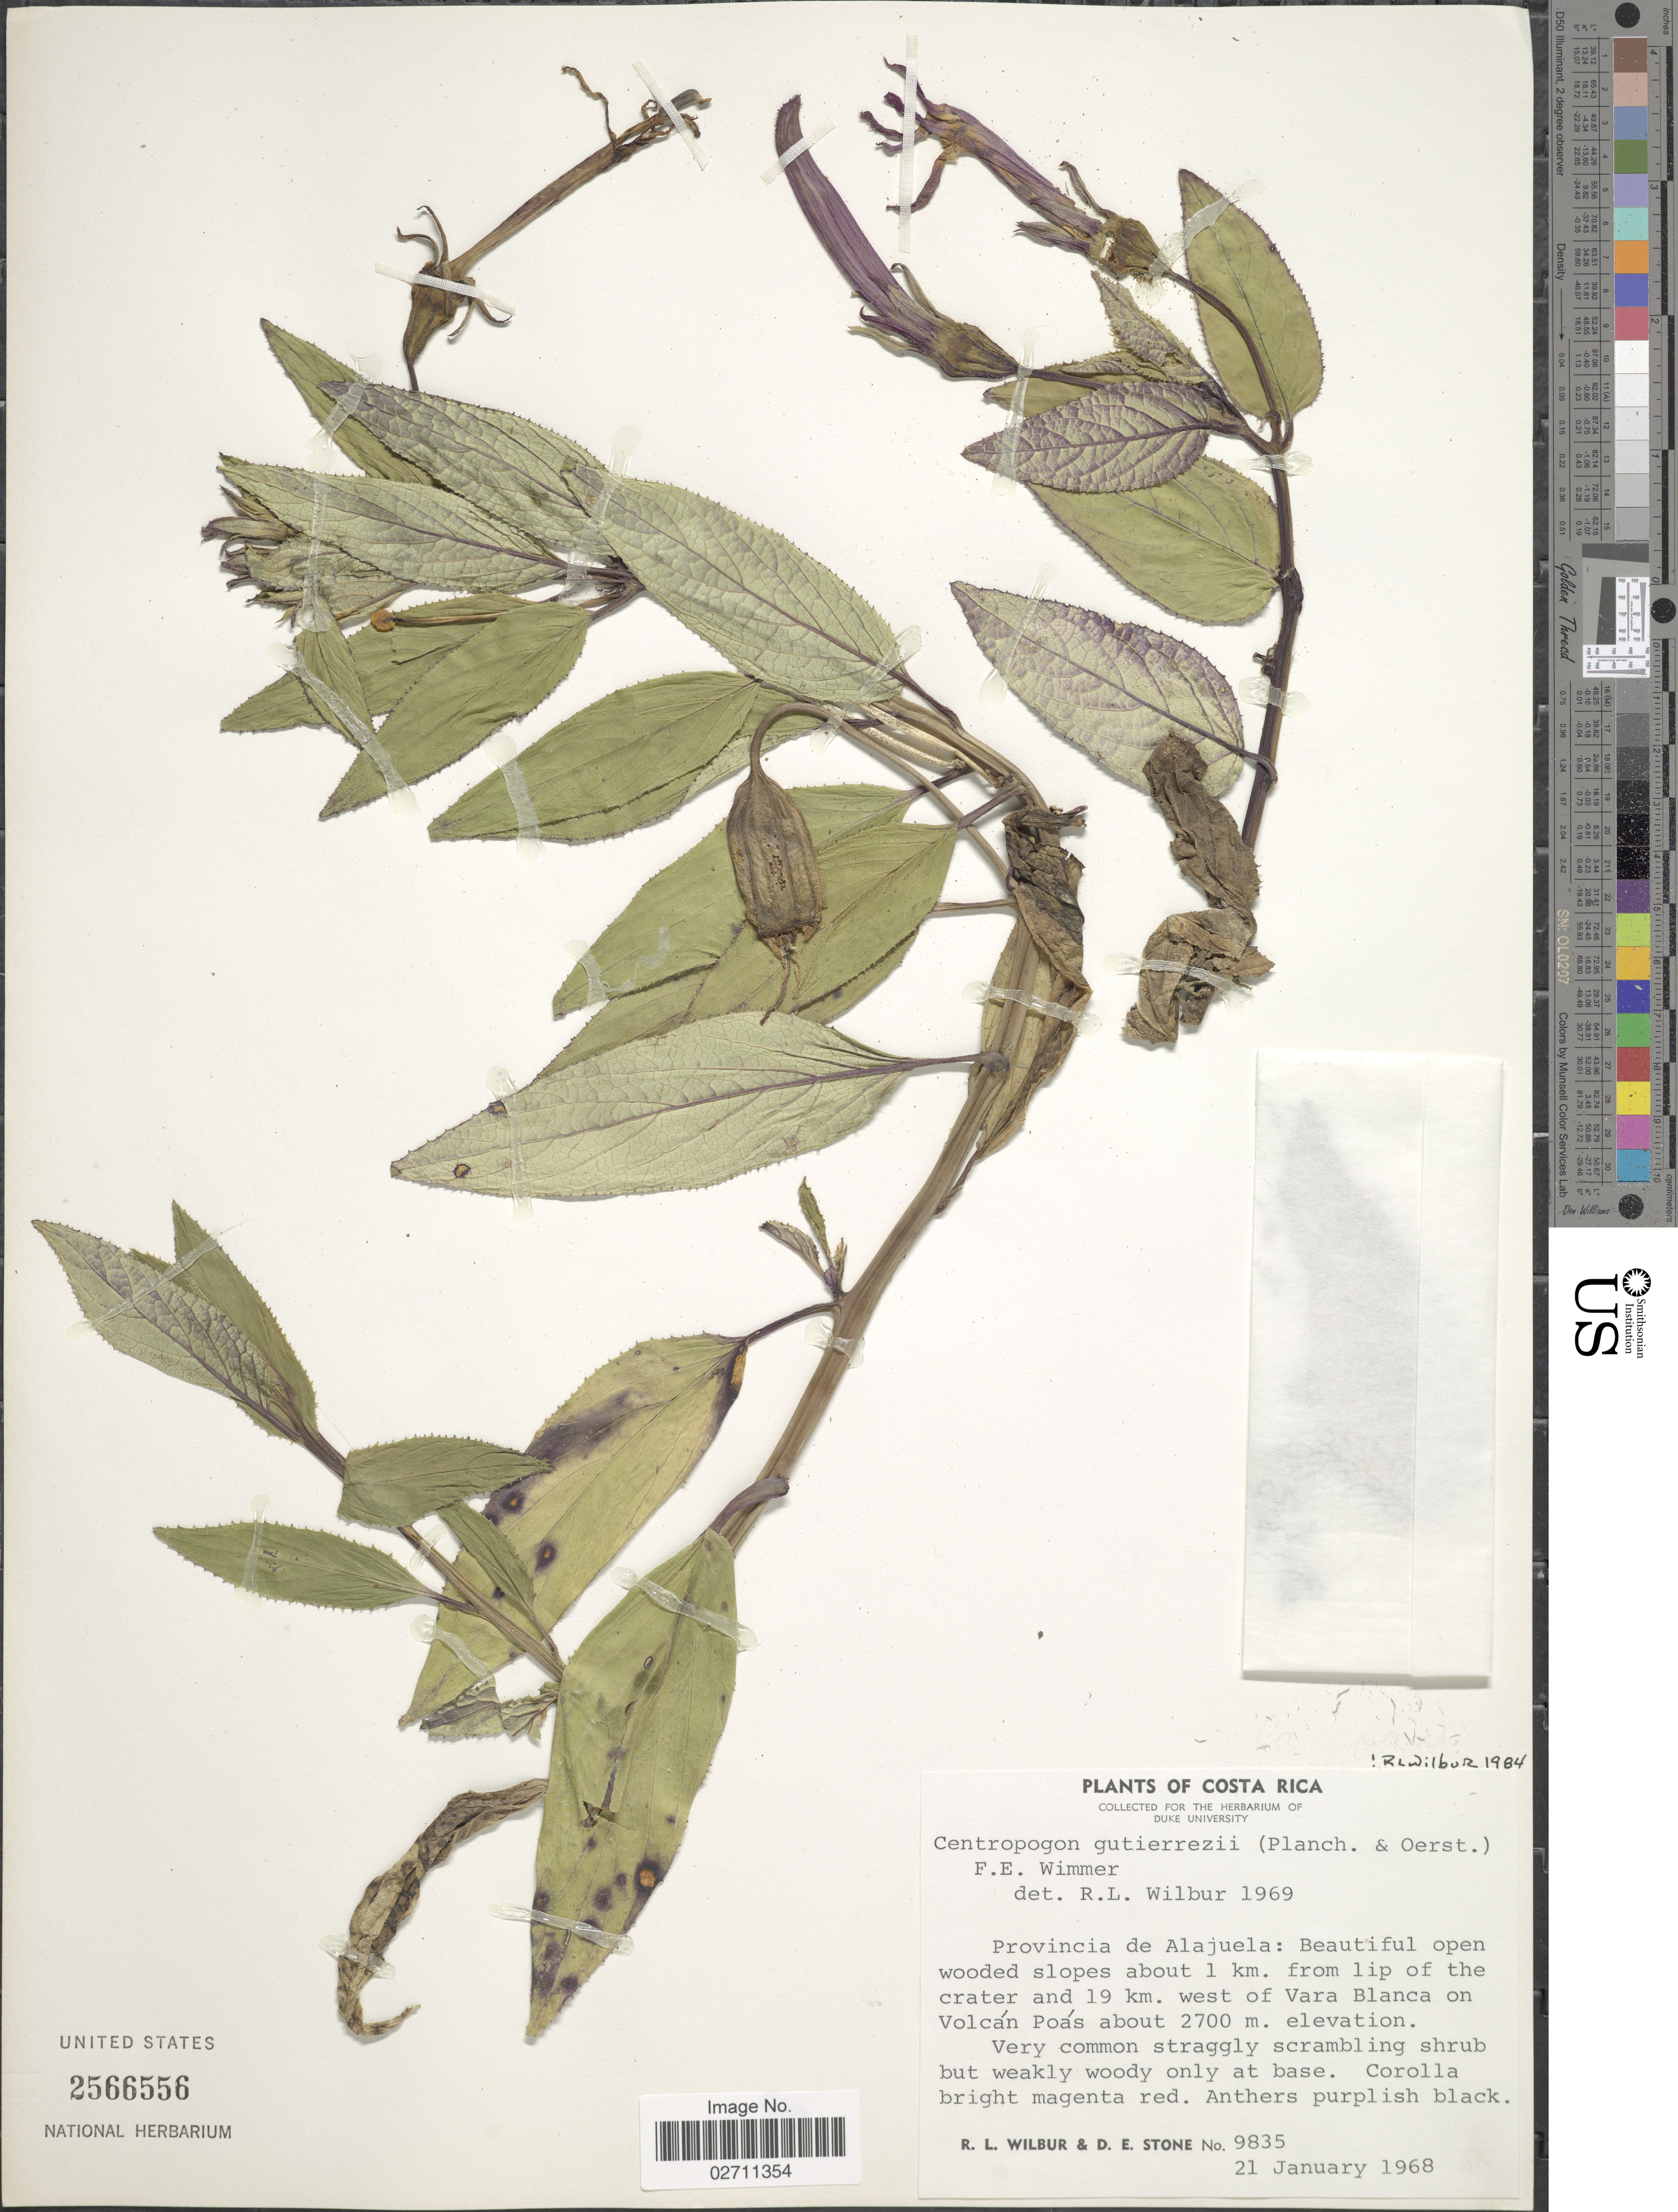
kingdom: Plantae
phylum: Tracheophyta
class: Magnoliopsida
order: Asterales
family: Campanulaceae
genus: Centropogon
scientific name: Centropogon gutierrezii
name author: (Planch. & Oerst.) E. Wimm.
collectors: R. L. Wilbur & D. E. Stone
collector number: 9835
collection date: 1968-01-21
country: Costa Rica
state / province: Alajuela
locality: Beautiful open wooded slopes about 1 km. from lip of the crater and 19 km. west of Vara Blanca on Volcan Poas.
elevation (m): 2700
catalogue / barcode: US 2566556